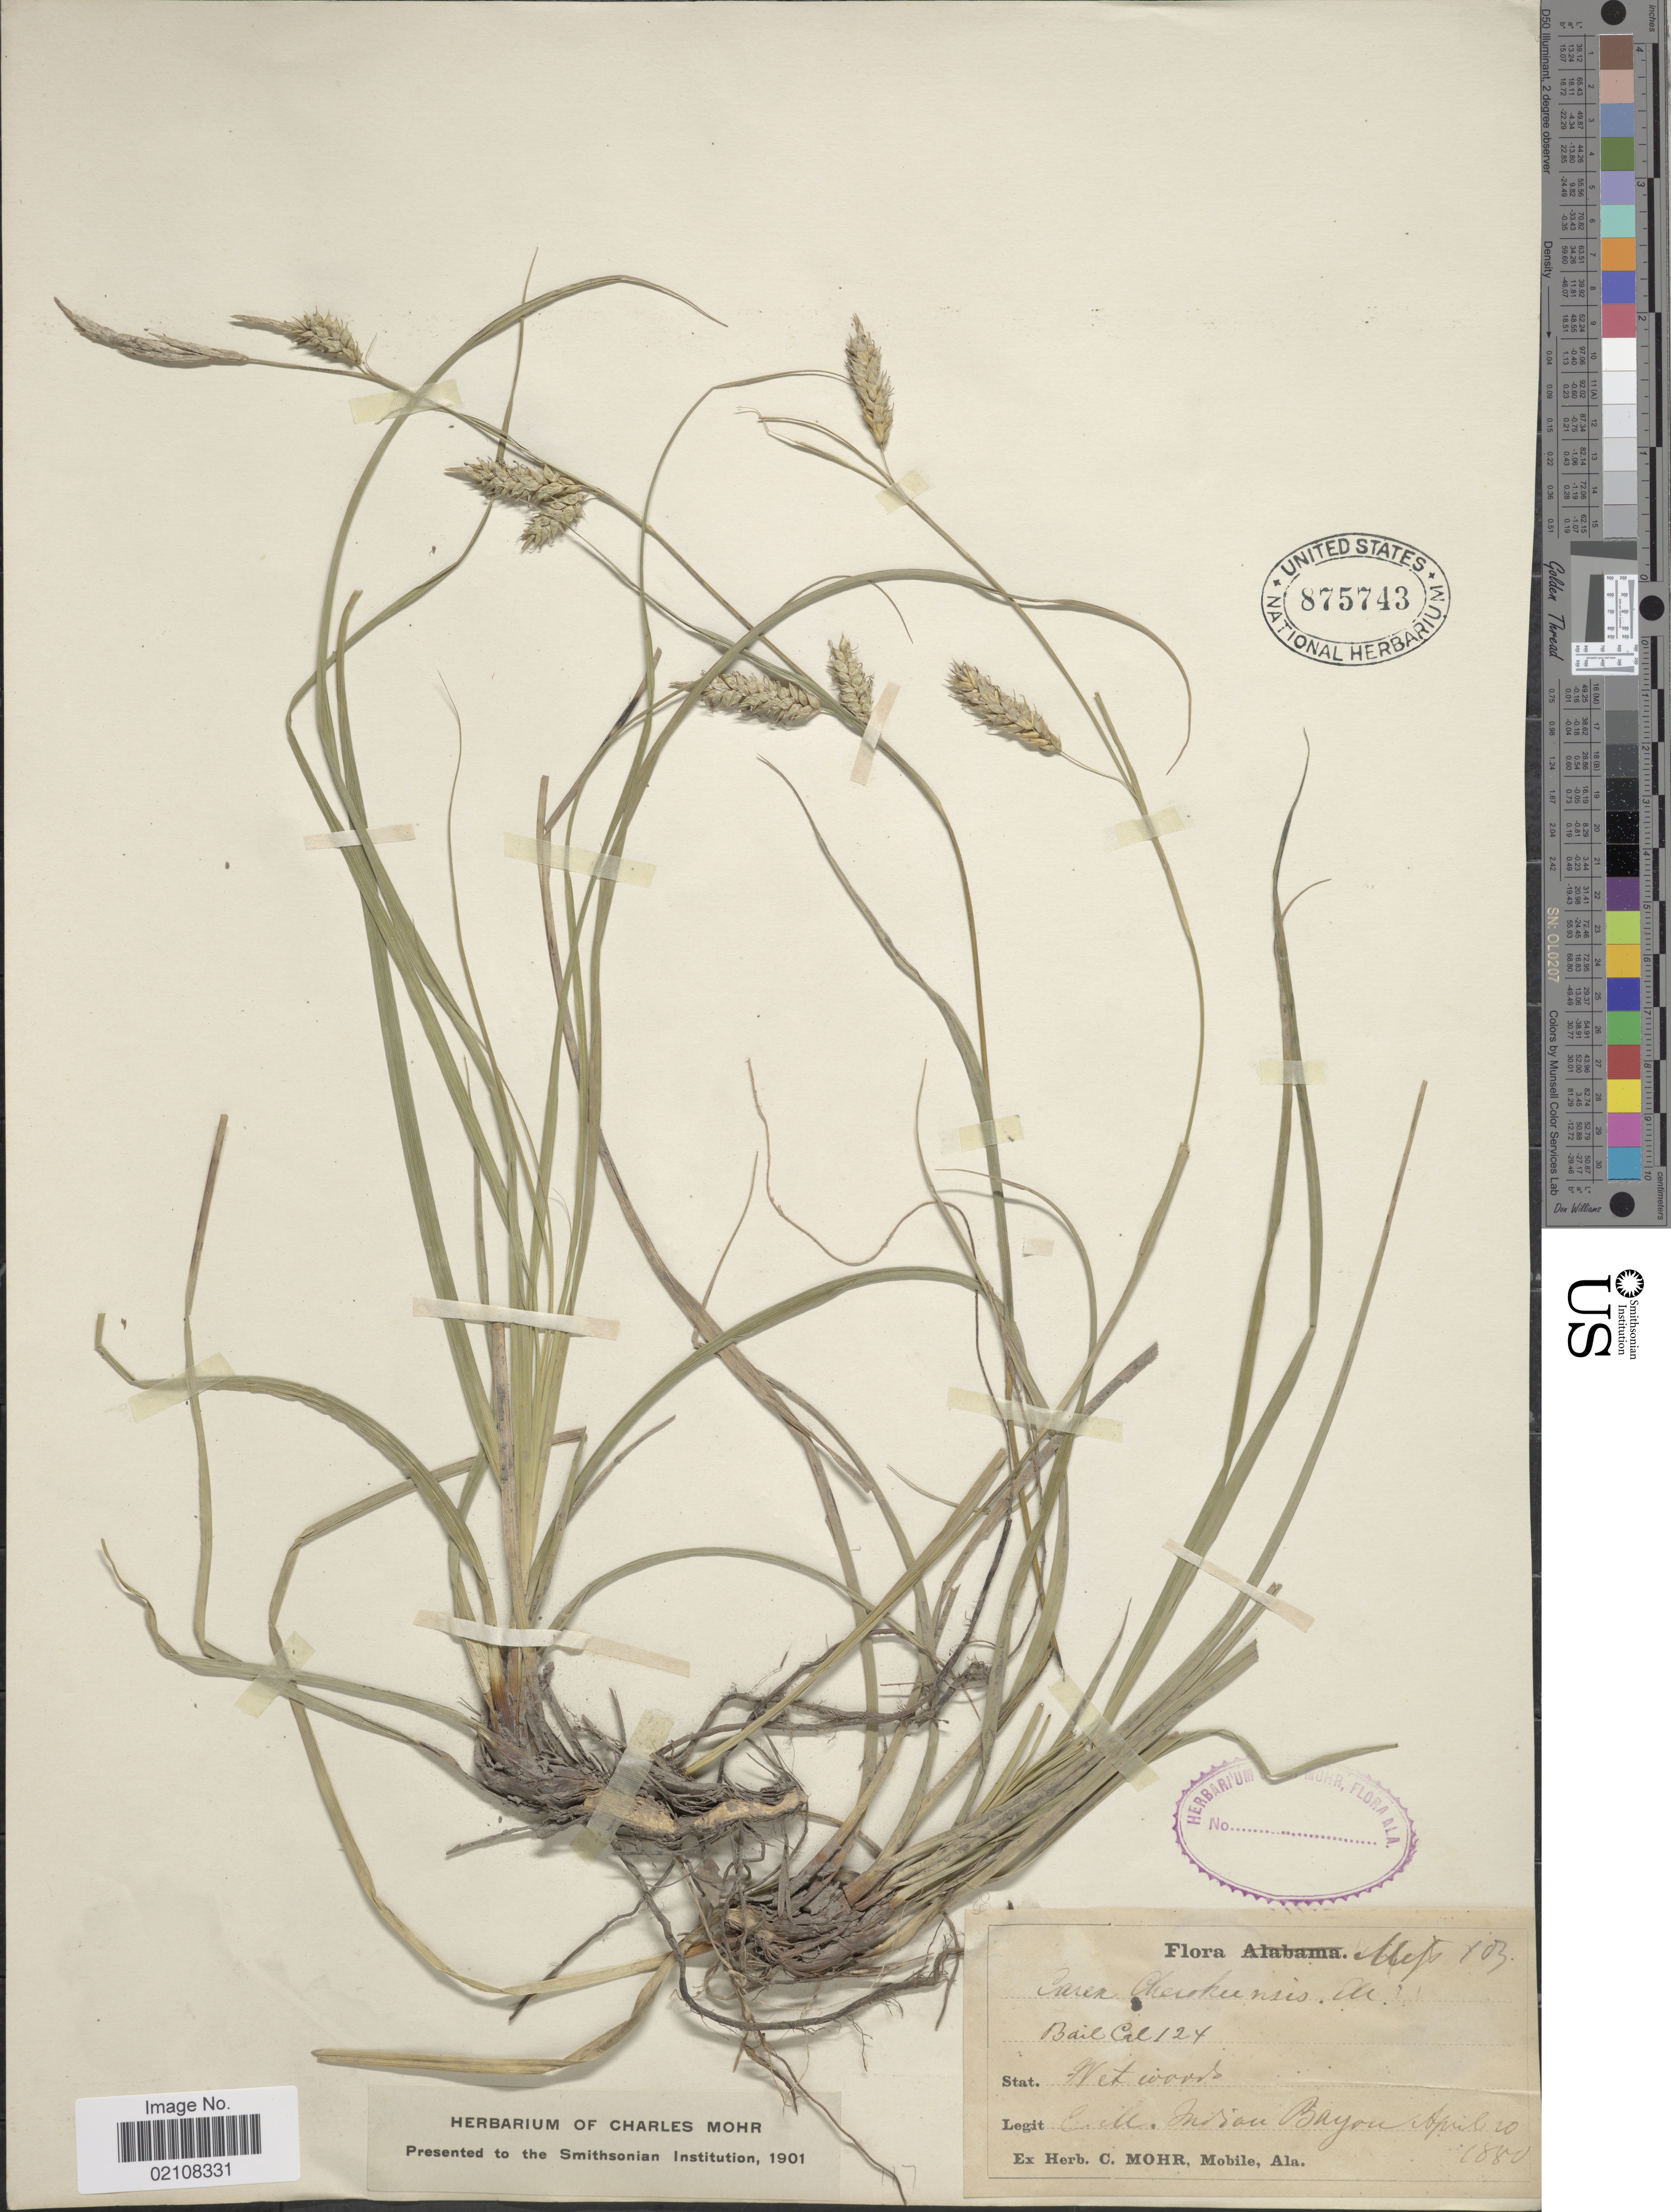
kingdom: Plantae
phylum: Tracheophyta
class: Liliopsida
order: Poales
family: Cyperaceae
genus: Carex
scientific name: Carex cherokeensis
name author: Schwein.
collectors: C. T. Mohr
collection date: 1880-04-20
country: United States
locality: Indian Bayou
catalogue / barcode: US 875743